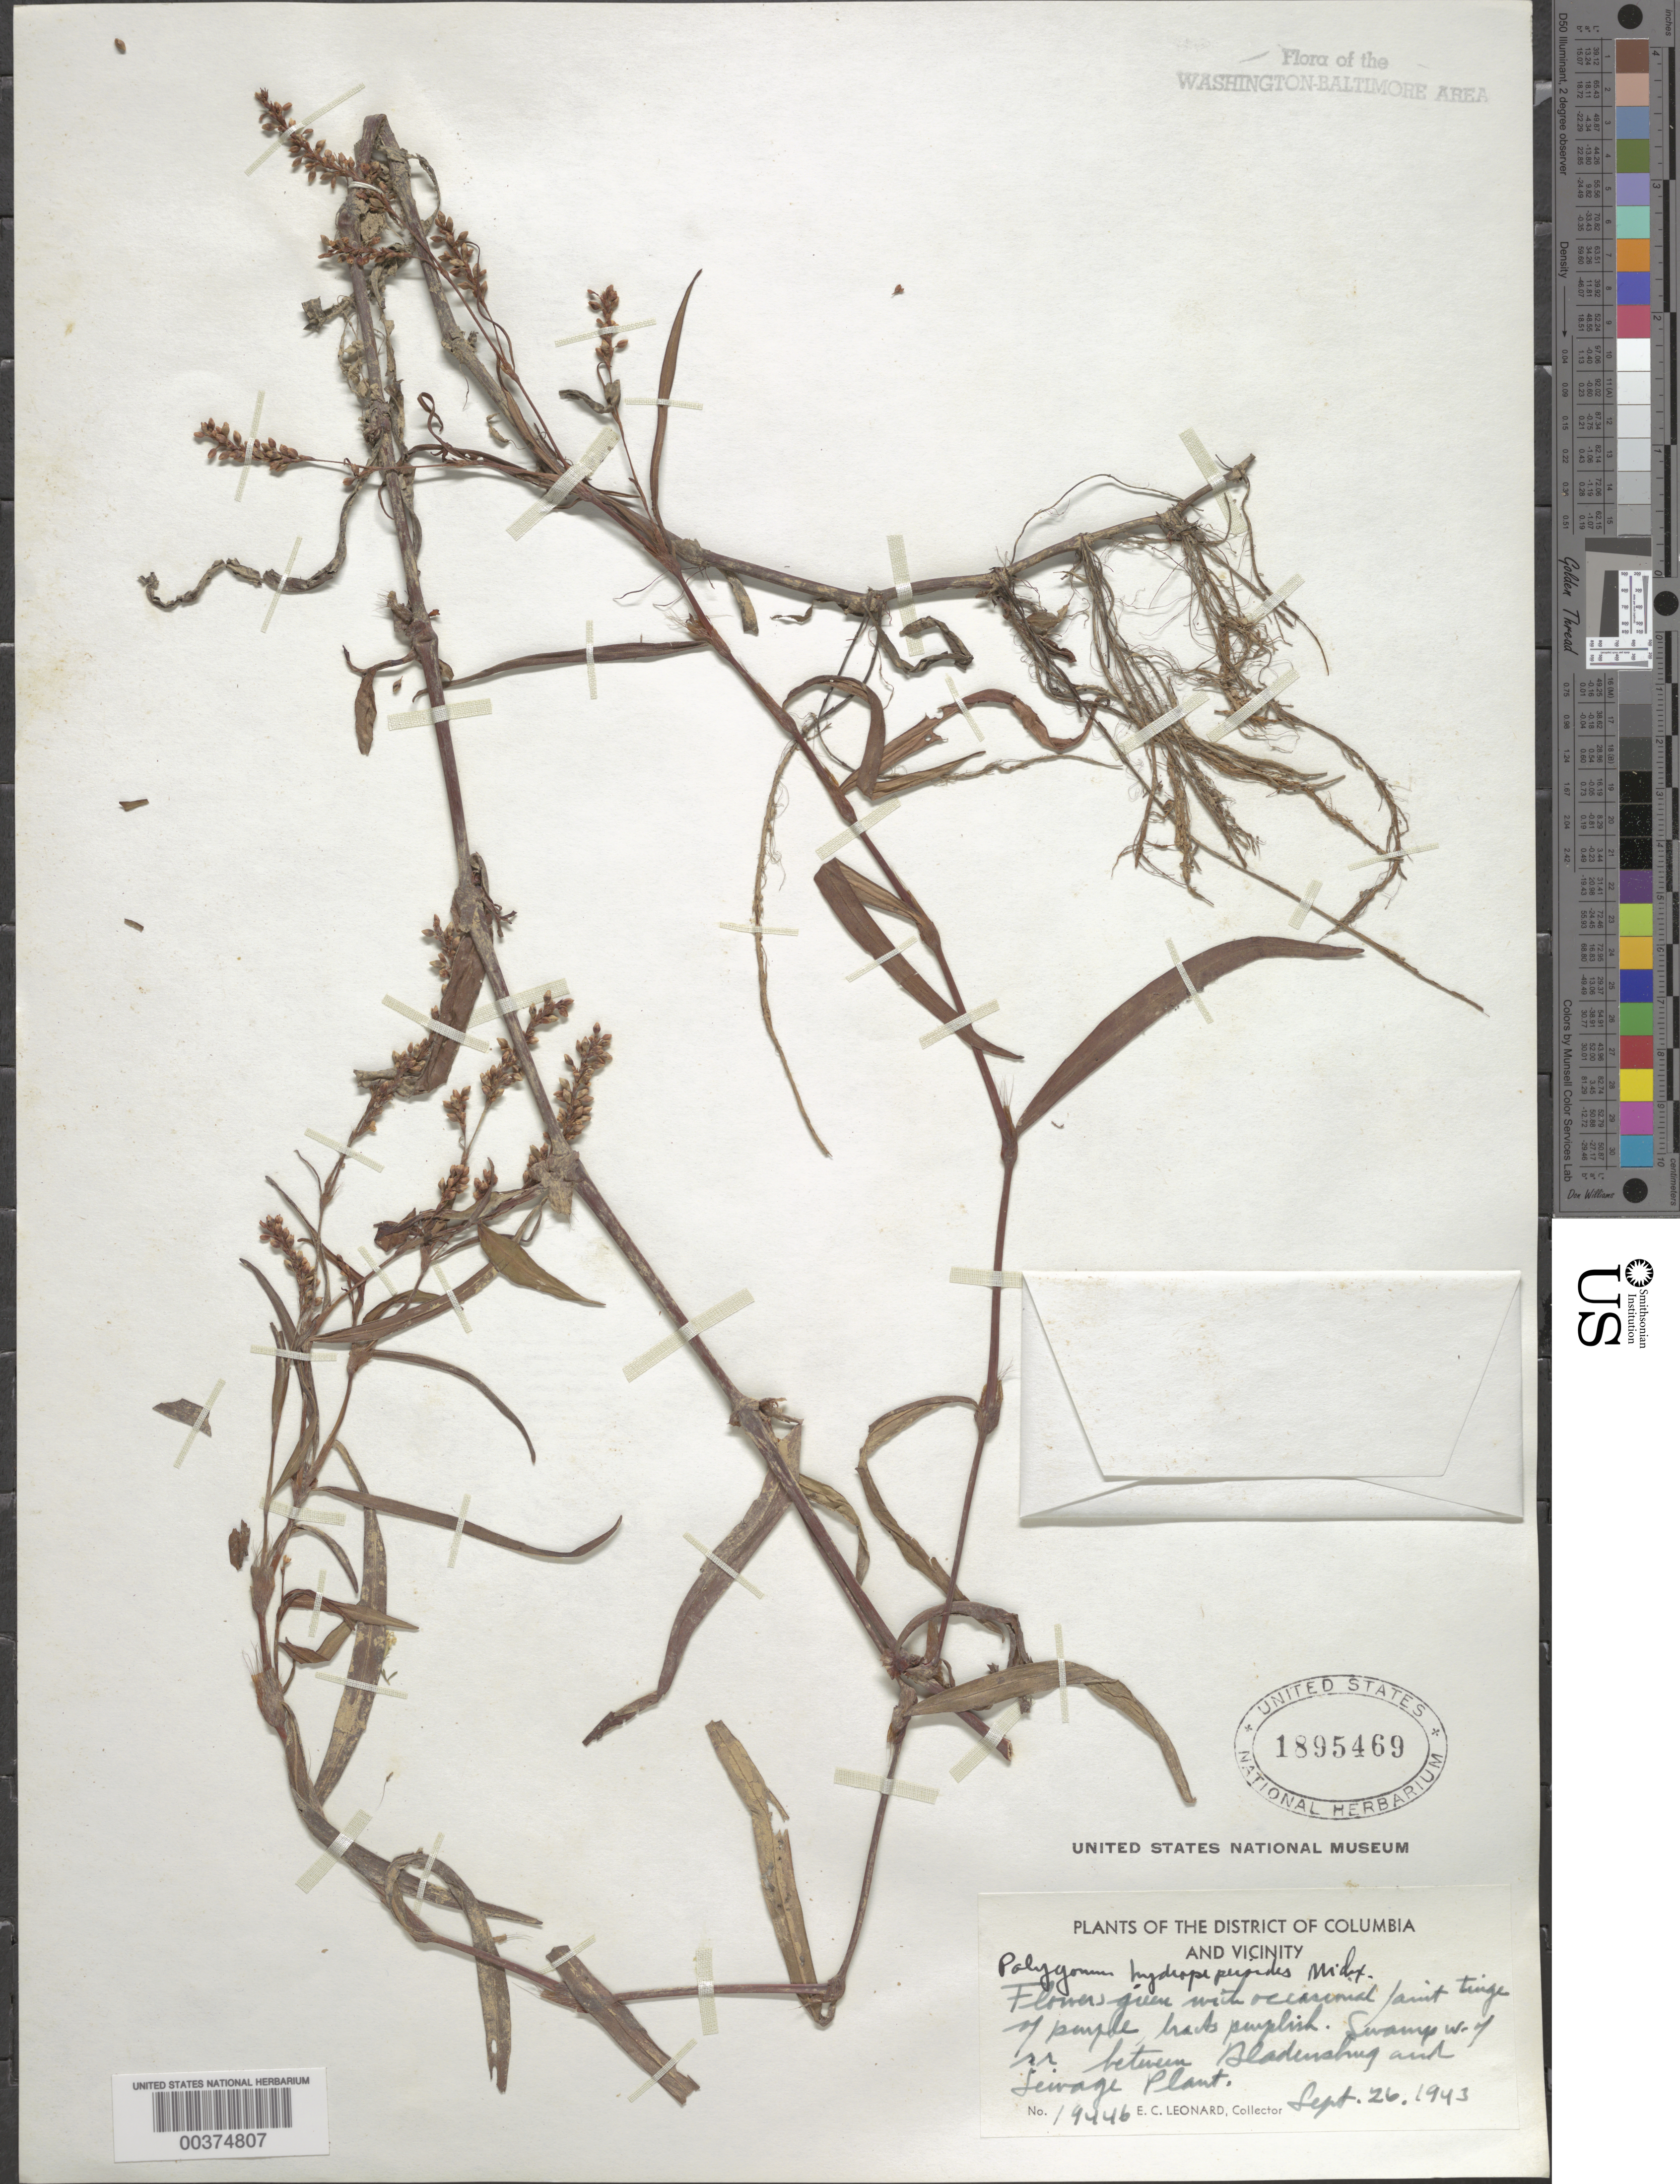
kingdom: Plantae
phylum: Tracheophyta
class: Magnoliopsida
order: Caryophyllales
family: Polygonaceae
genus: Persicaria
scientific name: Persicaria hydropiperoides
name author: (Michx.) Small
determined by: Atha, D. E.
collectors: E. C. Leonard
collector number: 19446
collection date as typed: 26 Sep 1943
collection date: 1943-09-26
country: United States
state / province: Maryland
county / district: Prince George's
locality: Between Bladensburg and Sewage Plant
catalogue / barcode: US 1895469